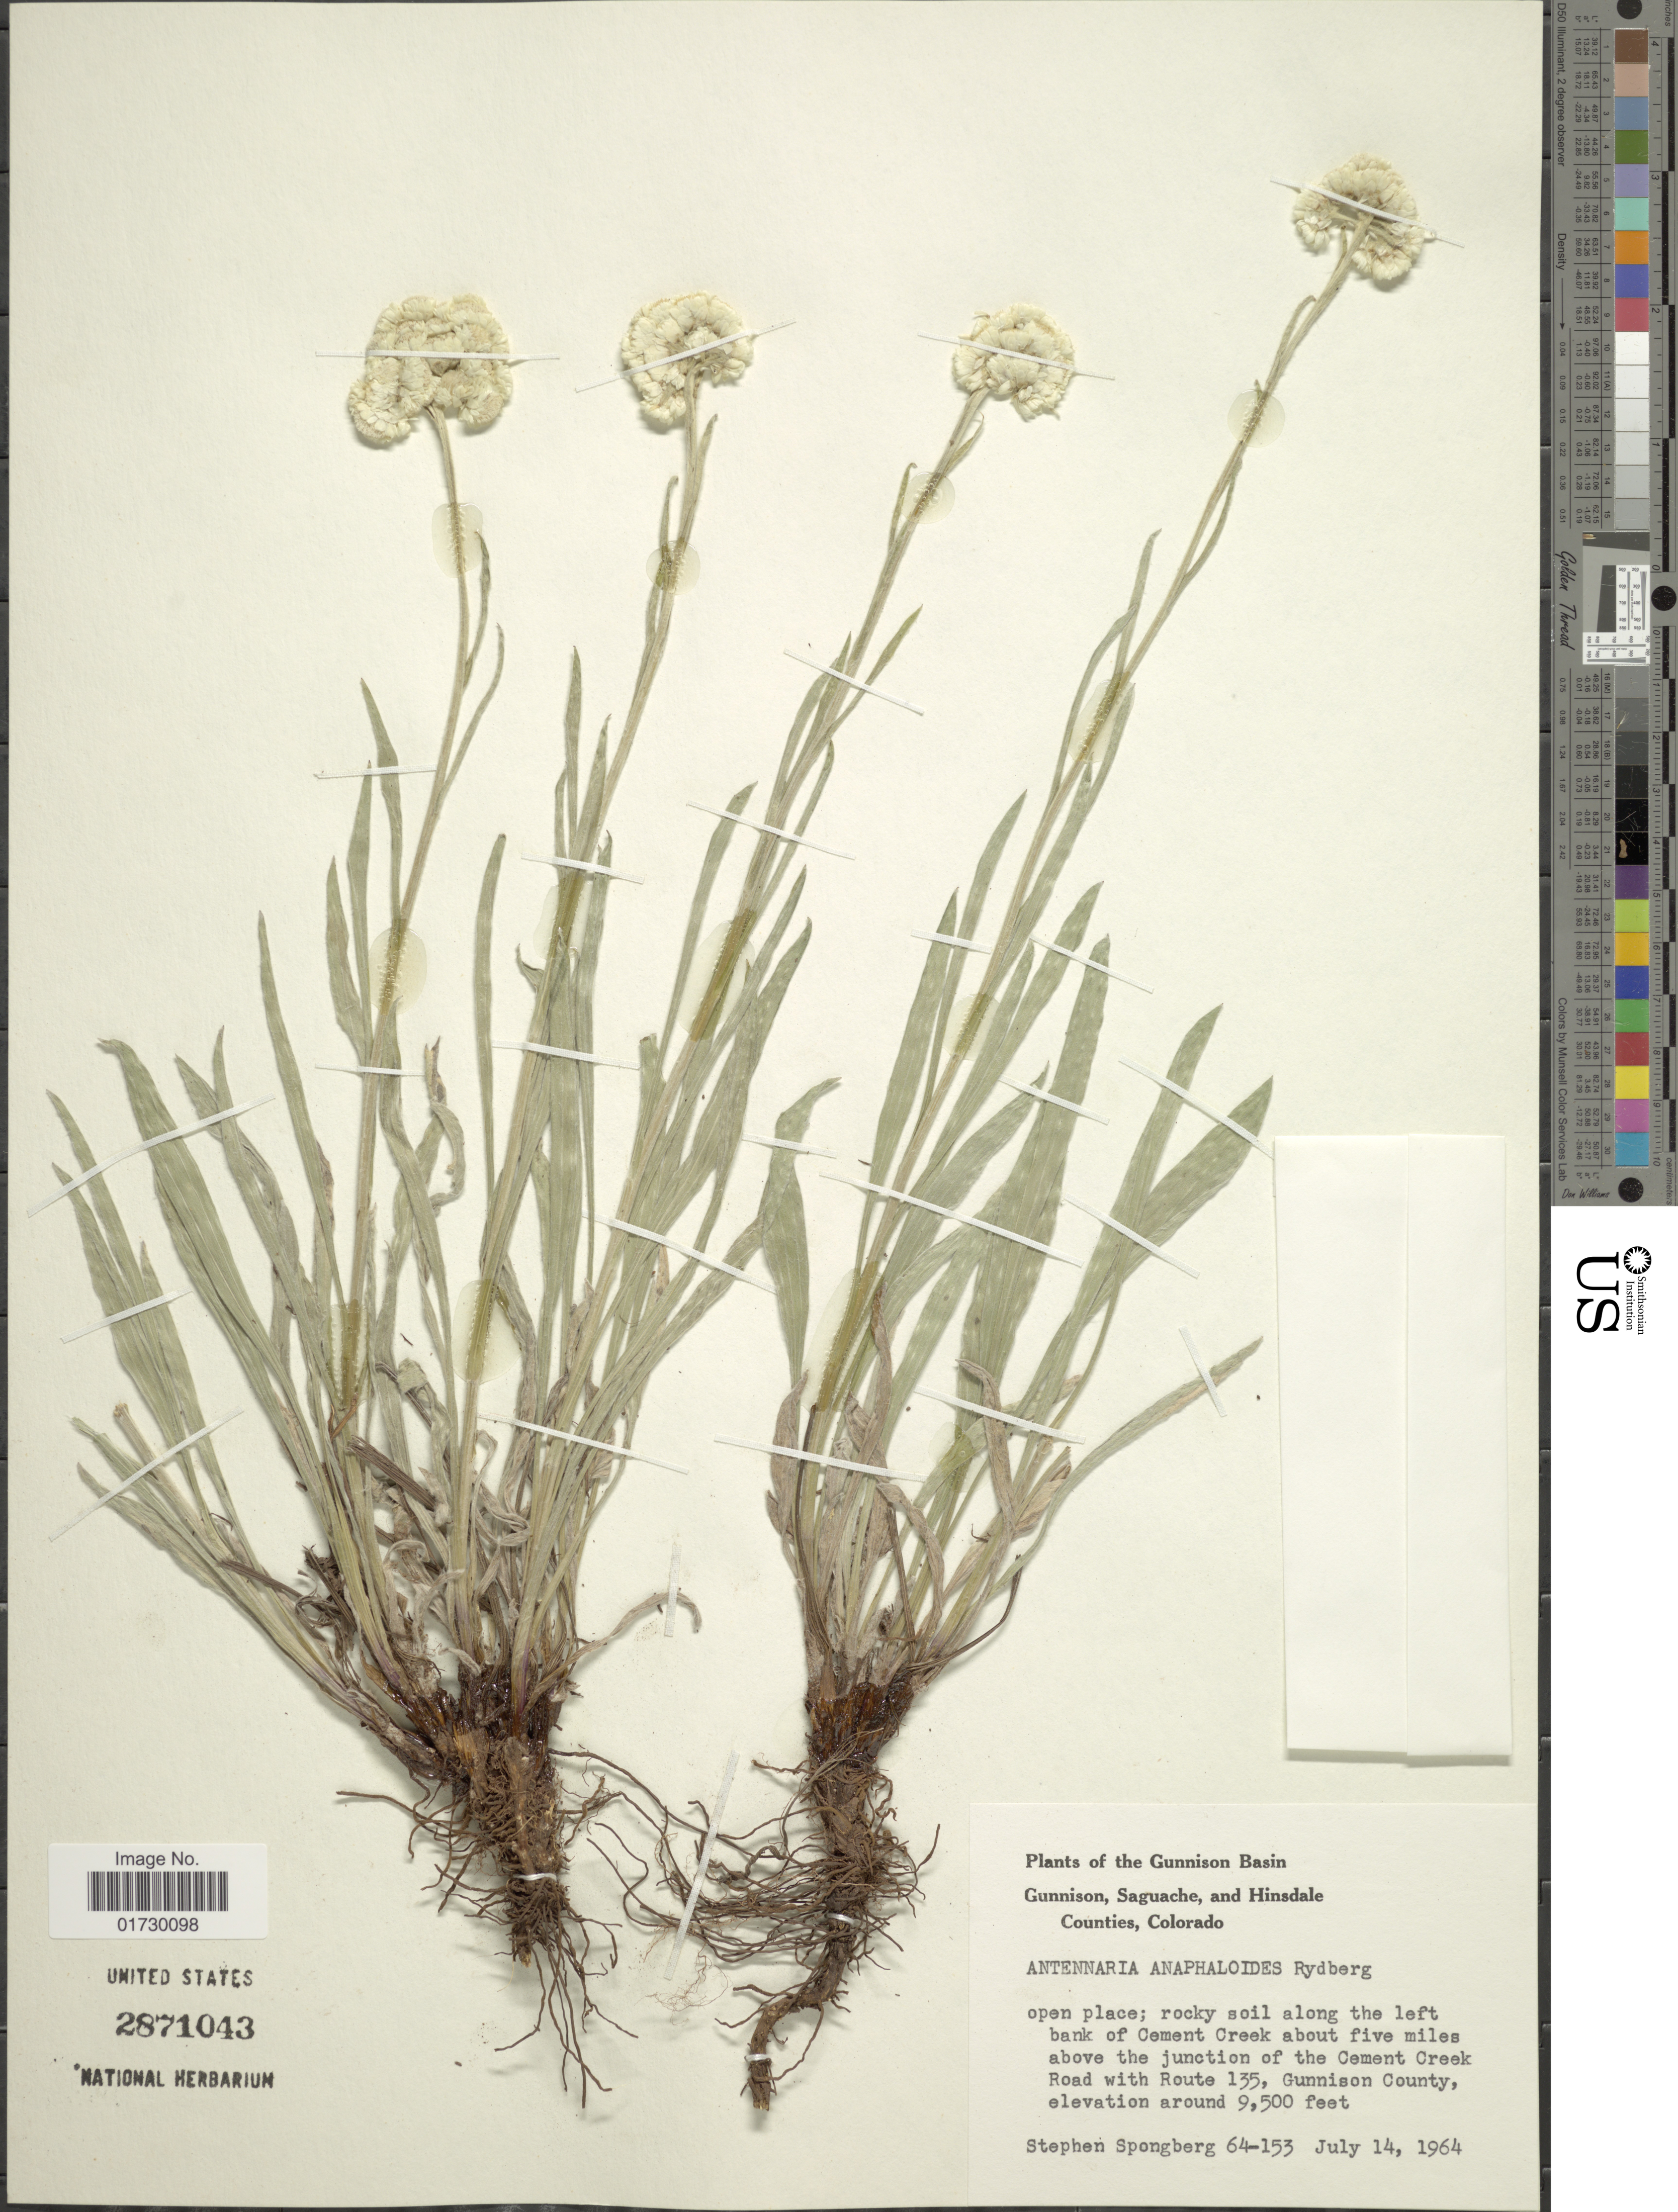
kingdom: Plantae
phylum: Tracheophyta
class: Magnoliopsida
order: Asterales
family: Asteraceae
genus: Antennaria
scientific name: Antennaria anaphaloides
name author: Rydb.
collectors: S. A.Spongberg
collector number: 64-153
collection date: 1964-07-14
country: United States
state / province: Colorado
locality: The Gunnison Basin, Gunnison, Saguache, and Hinsdale Counties, Colorado, rocky soil along the left bank of Cement Creek about five miles above the junction of the Cement Creek Road with Route 135, Gunnison County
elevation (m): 2896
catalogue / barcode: US 2871043